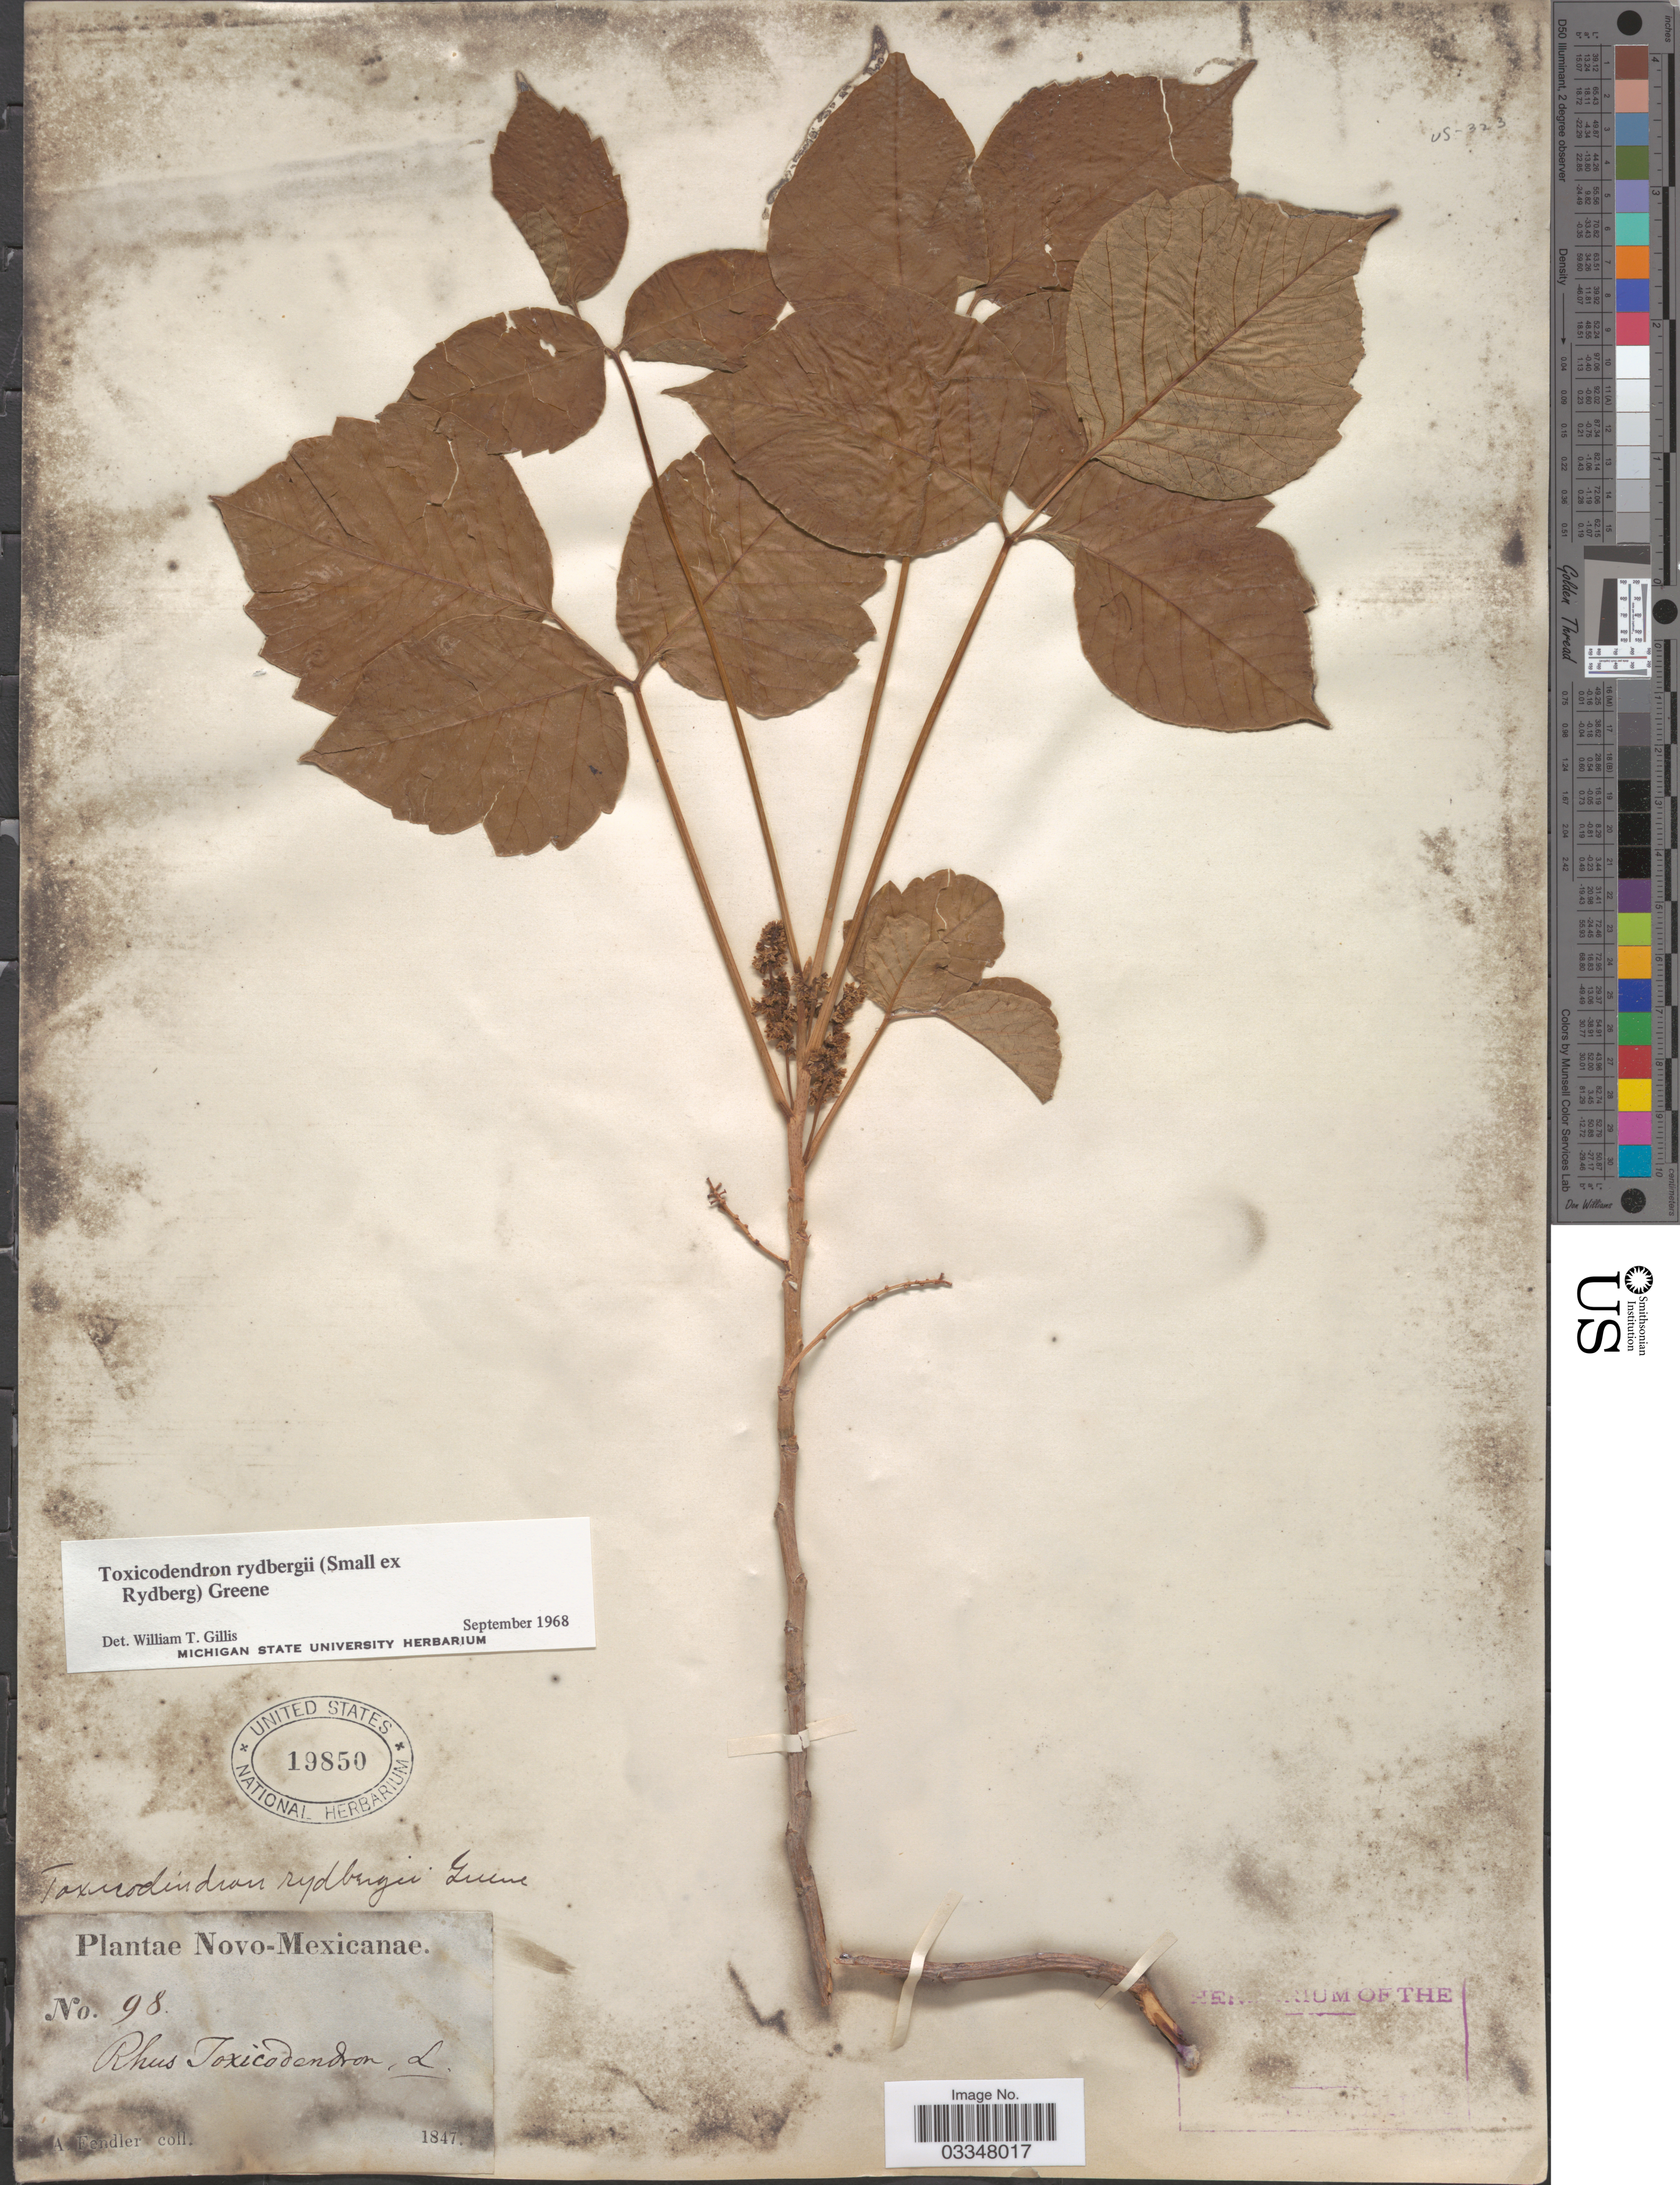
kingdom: Plantae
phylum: Tracheophyta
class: Magnoliopsida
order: Sapindales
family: Anacardiaceae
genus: Toxicodendron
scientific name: Toxicodendron radicans subsp. rydbergii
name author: (Small & Rydb.) Á. Löve & D. Löve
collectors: A. Fendler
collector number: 98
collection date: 1847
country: United States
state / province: New Mexico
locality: Novo-Mexicanae.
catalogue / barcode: US 19850